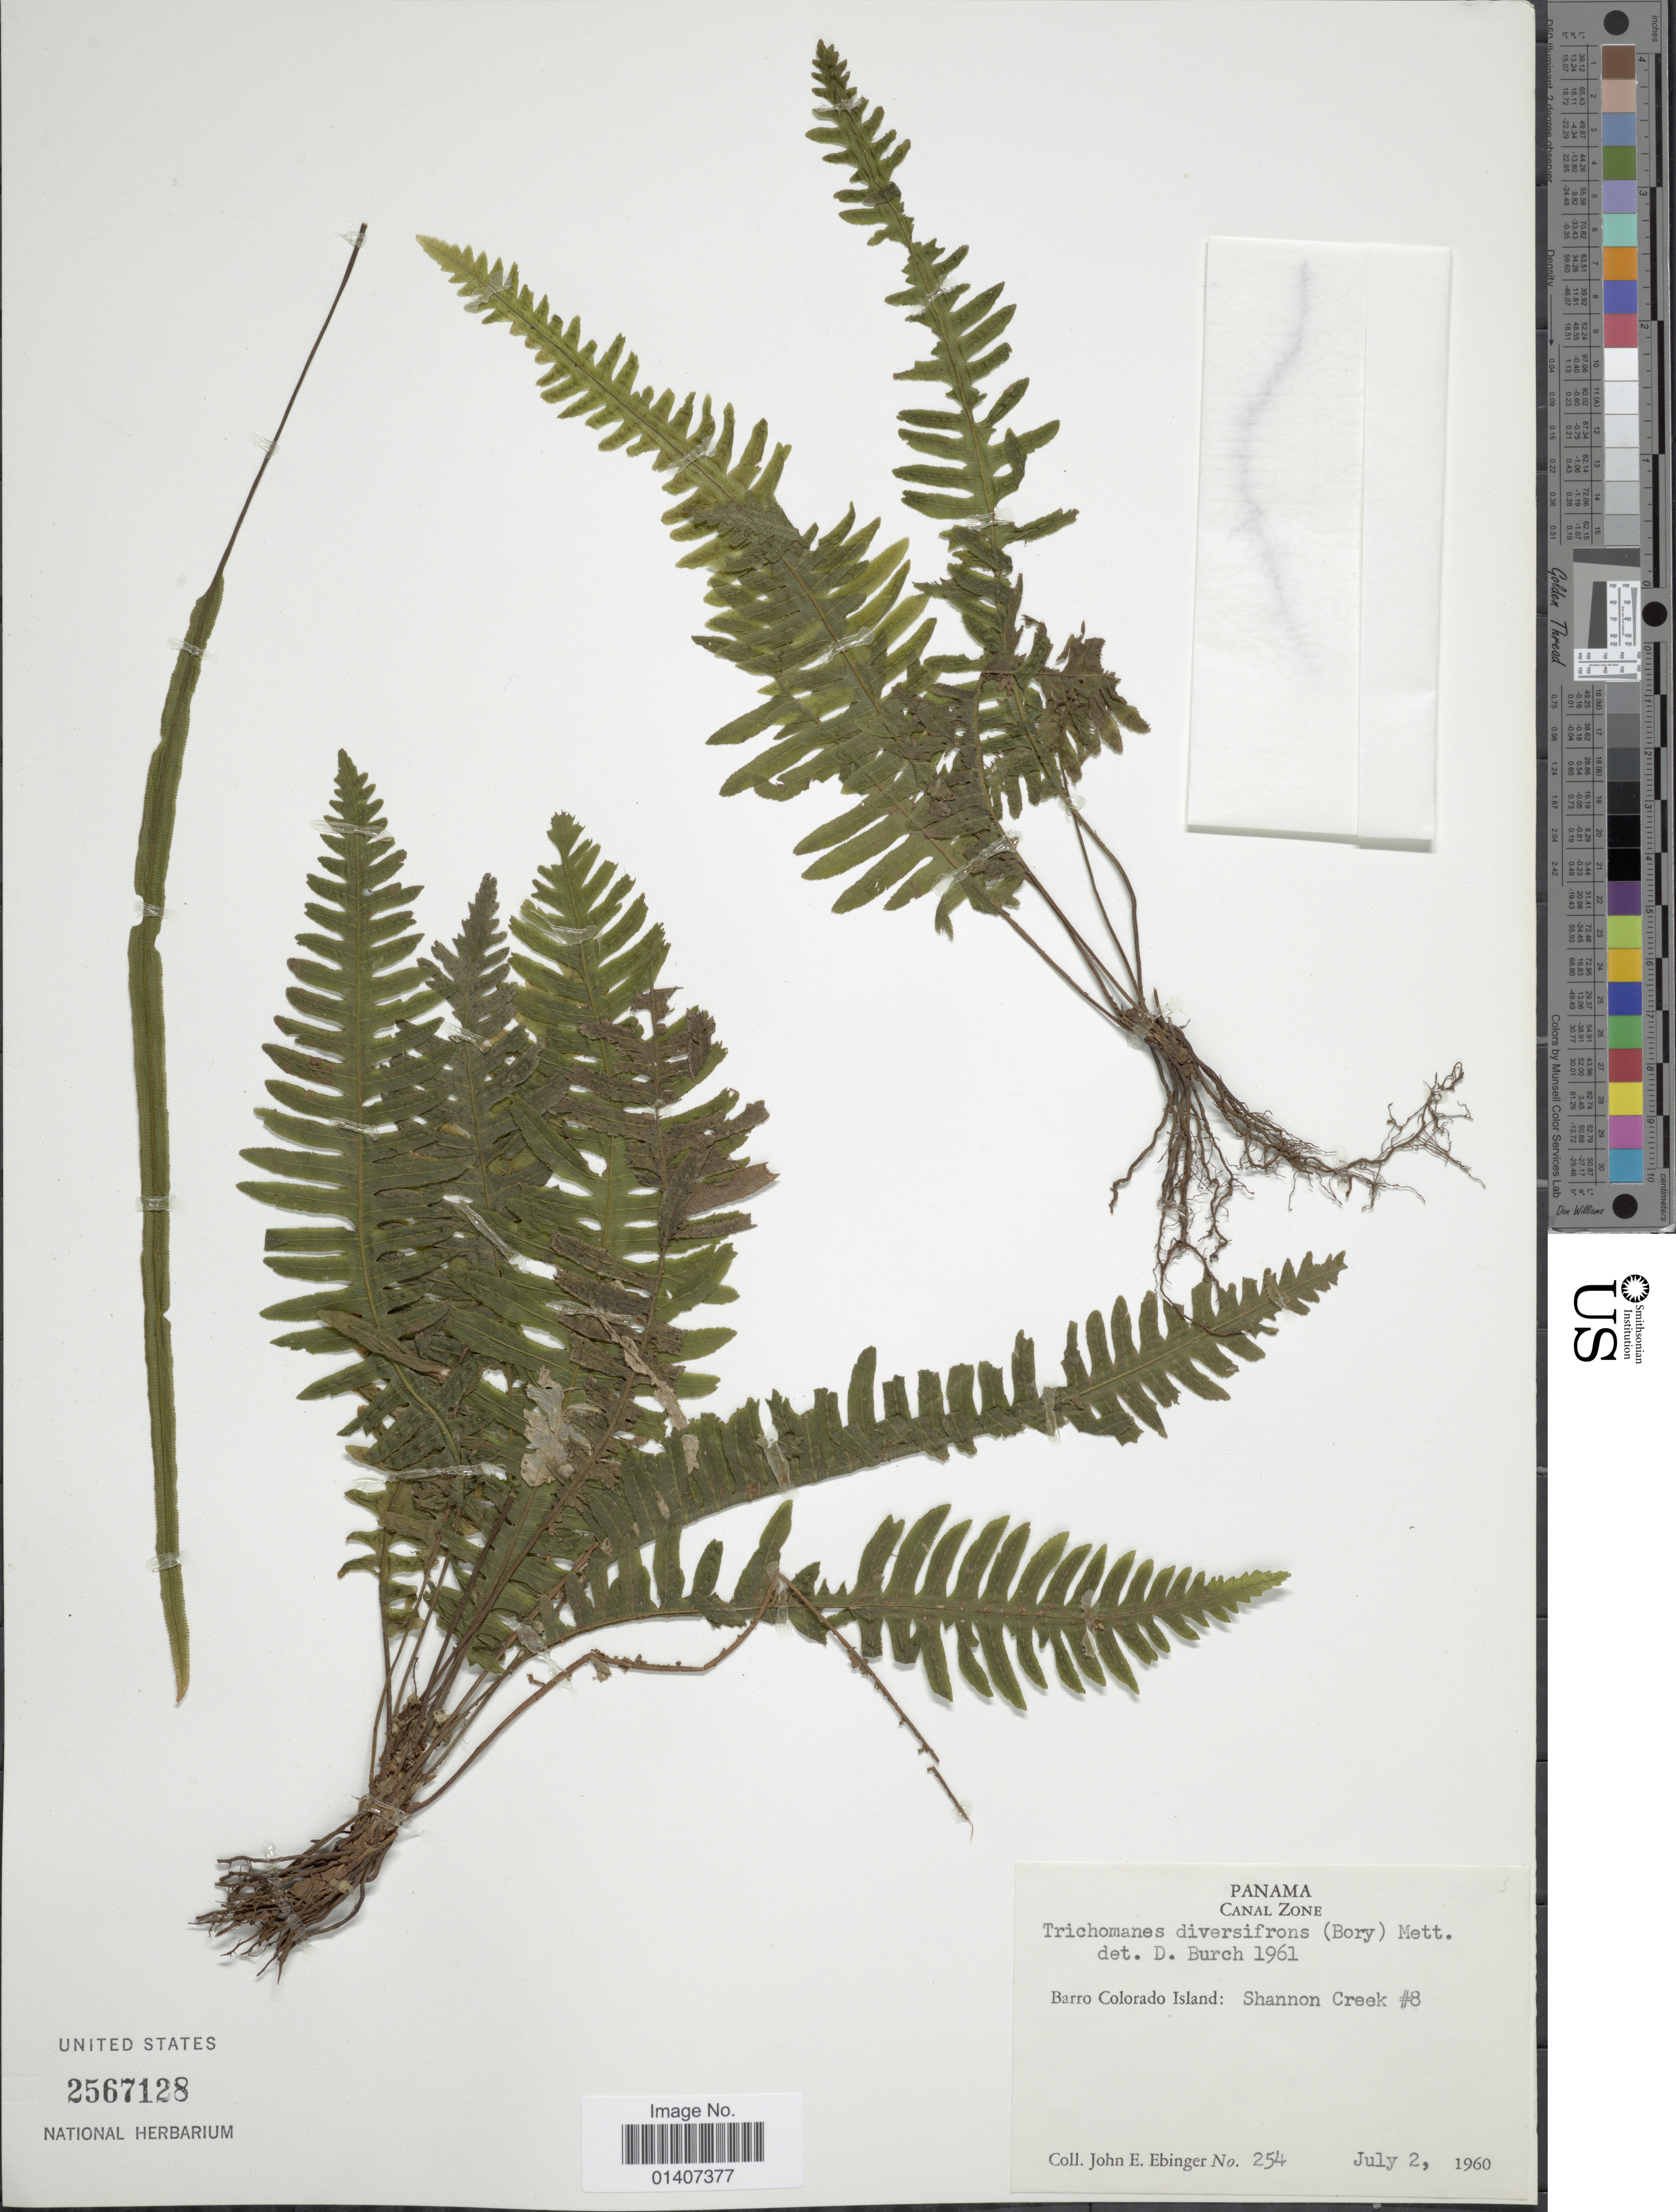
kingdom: Plantae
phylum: Tracheophyta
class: Polypodiopsida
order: Hymenophyllales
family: Hymenophyllaceae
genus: Trichomanes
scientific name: Trichomanes diversifrons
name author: (Bory) Mett. ex Sadeb.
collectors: J. Ebinger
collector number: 254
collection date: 1960-07-02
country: Panama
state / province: Panamá Oeste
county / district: Canal Zone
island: Barro Colorado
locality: Canal Zone, Barro Colorado: Shannon Creek #8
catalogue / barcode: US 2567128